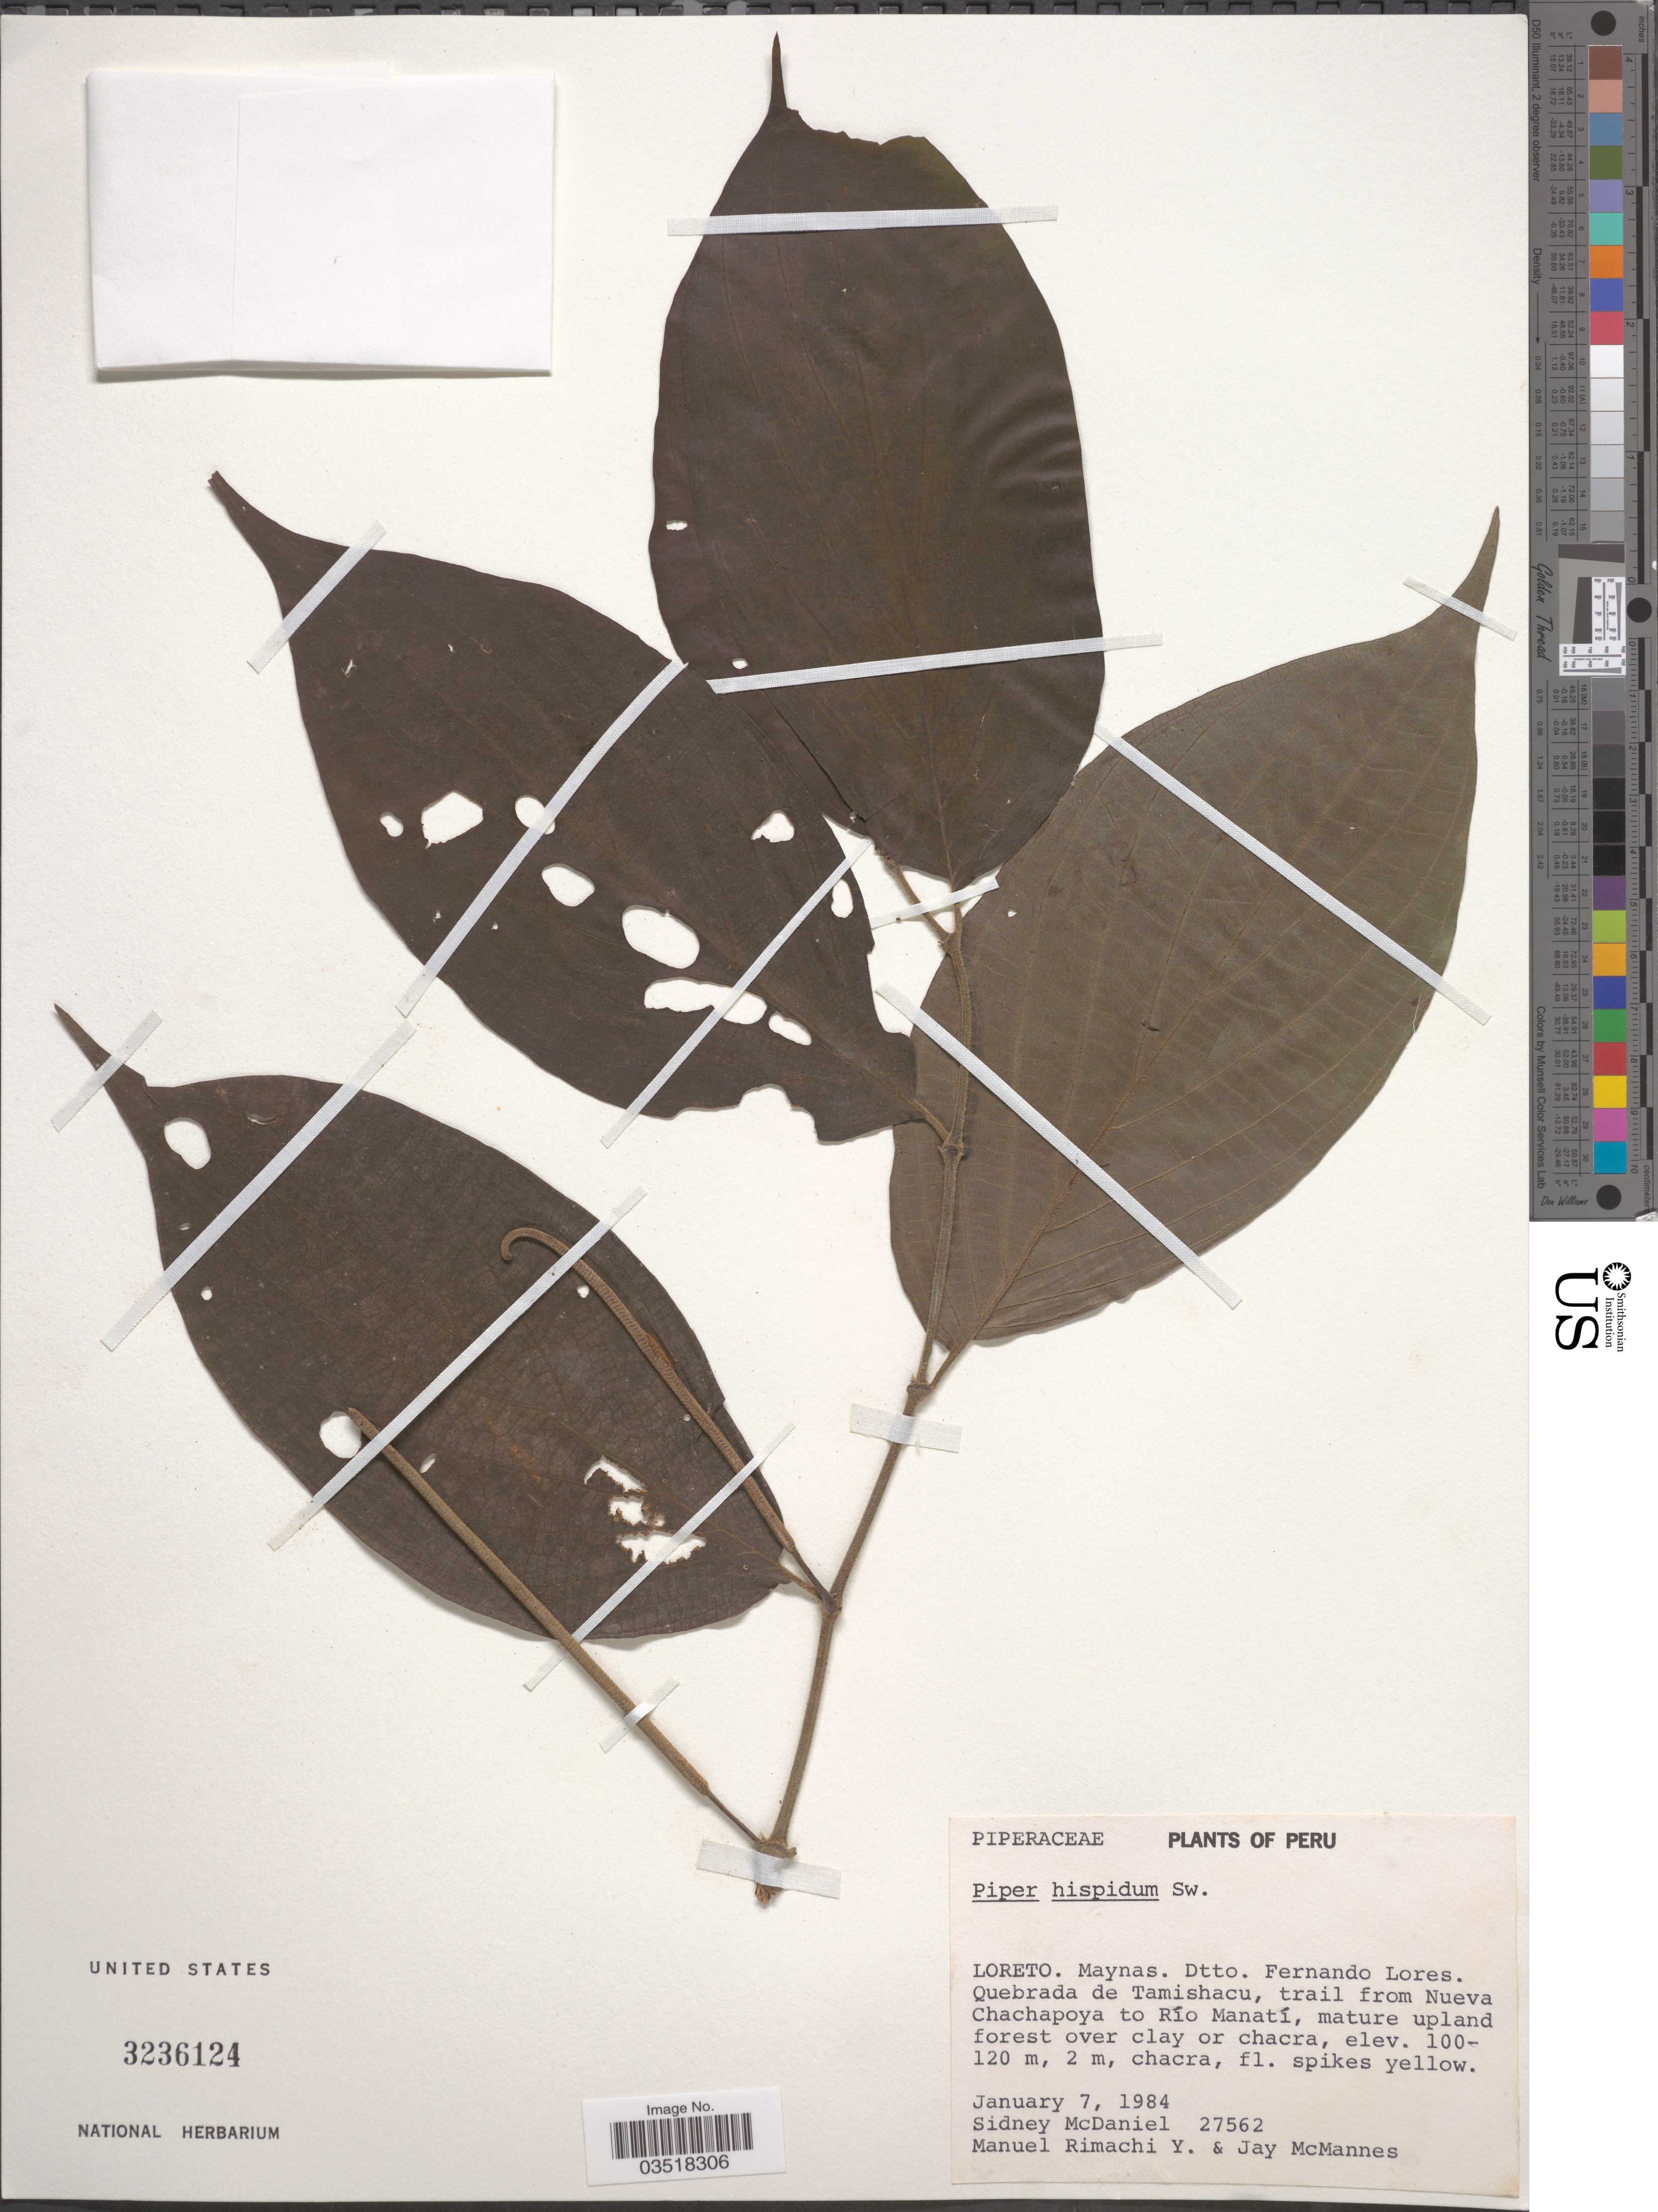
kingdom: Plantae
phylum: Tracheophyta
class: Magnoliopsida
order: Piperales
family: Piperaceae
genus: Piper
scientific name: Piper hispidum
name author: Sw.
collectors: S. McDaniel, M. Rimachi Y. & J. McMannes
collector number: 27562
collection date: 1984-01-07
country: Peru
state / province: Loreto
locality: Maynas. Dtto. Fernando Lores. Quebrada de Tamishacu, trail from Nueva Chachapoya to Río Manatí.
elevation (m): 100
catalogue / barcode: US 3236124